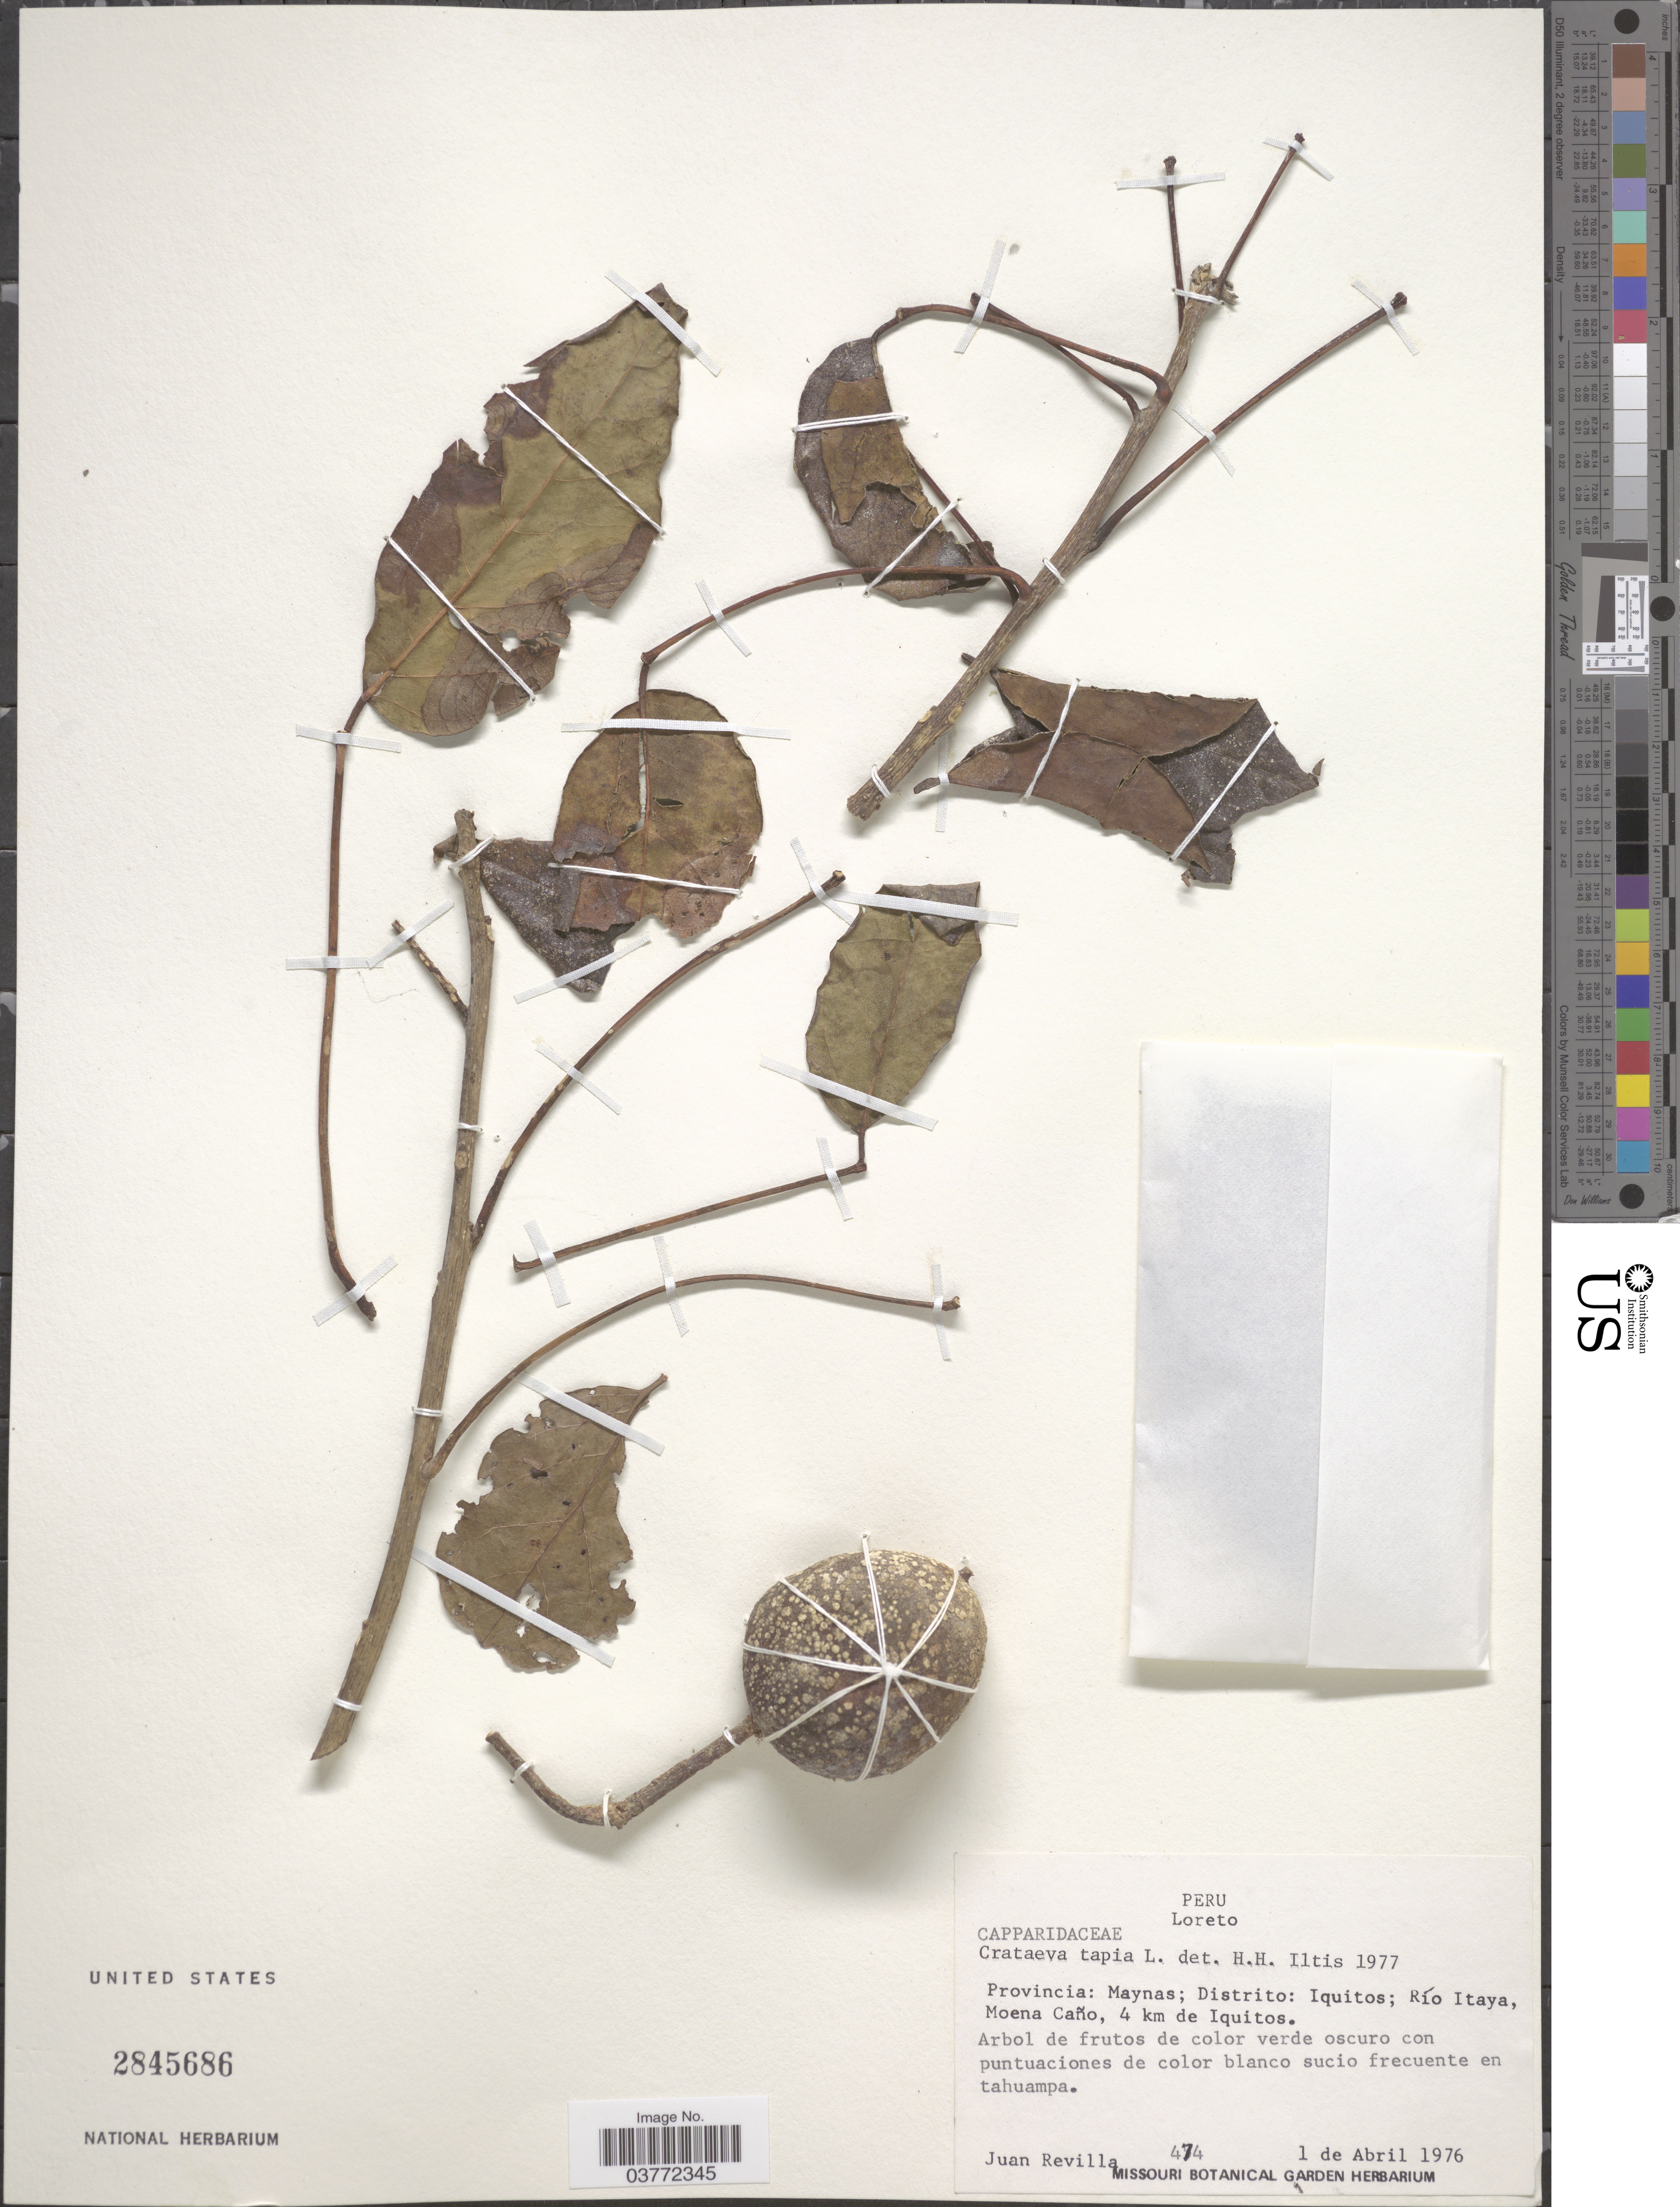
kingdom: Plantae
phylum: Tracheophyta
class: Magnoliopsida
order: Brassicales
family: Capparaceae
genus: Crateva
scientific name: Crateva tapia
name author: L.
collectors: J. Revilla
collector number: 474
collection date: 1976-04-01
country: Peru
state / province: Loreto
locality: Provincia: Maynas; Distrito: Iquitos, Río Itaya, Moena Caño, 4 km de Iquitos.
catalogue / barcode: US 2845686